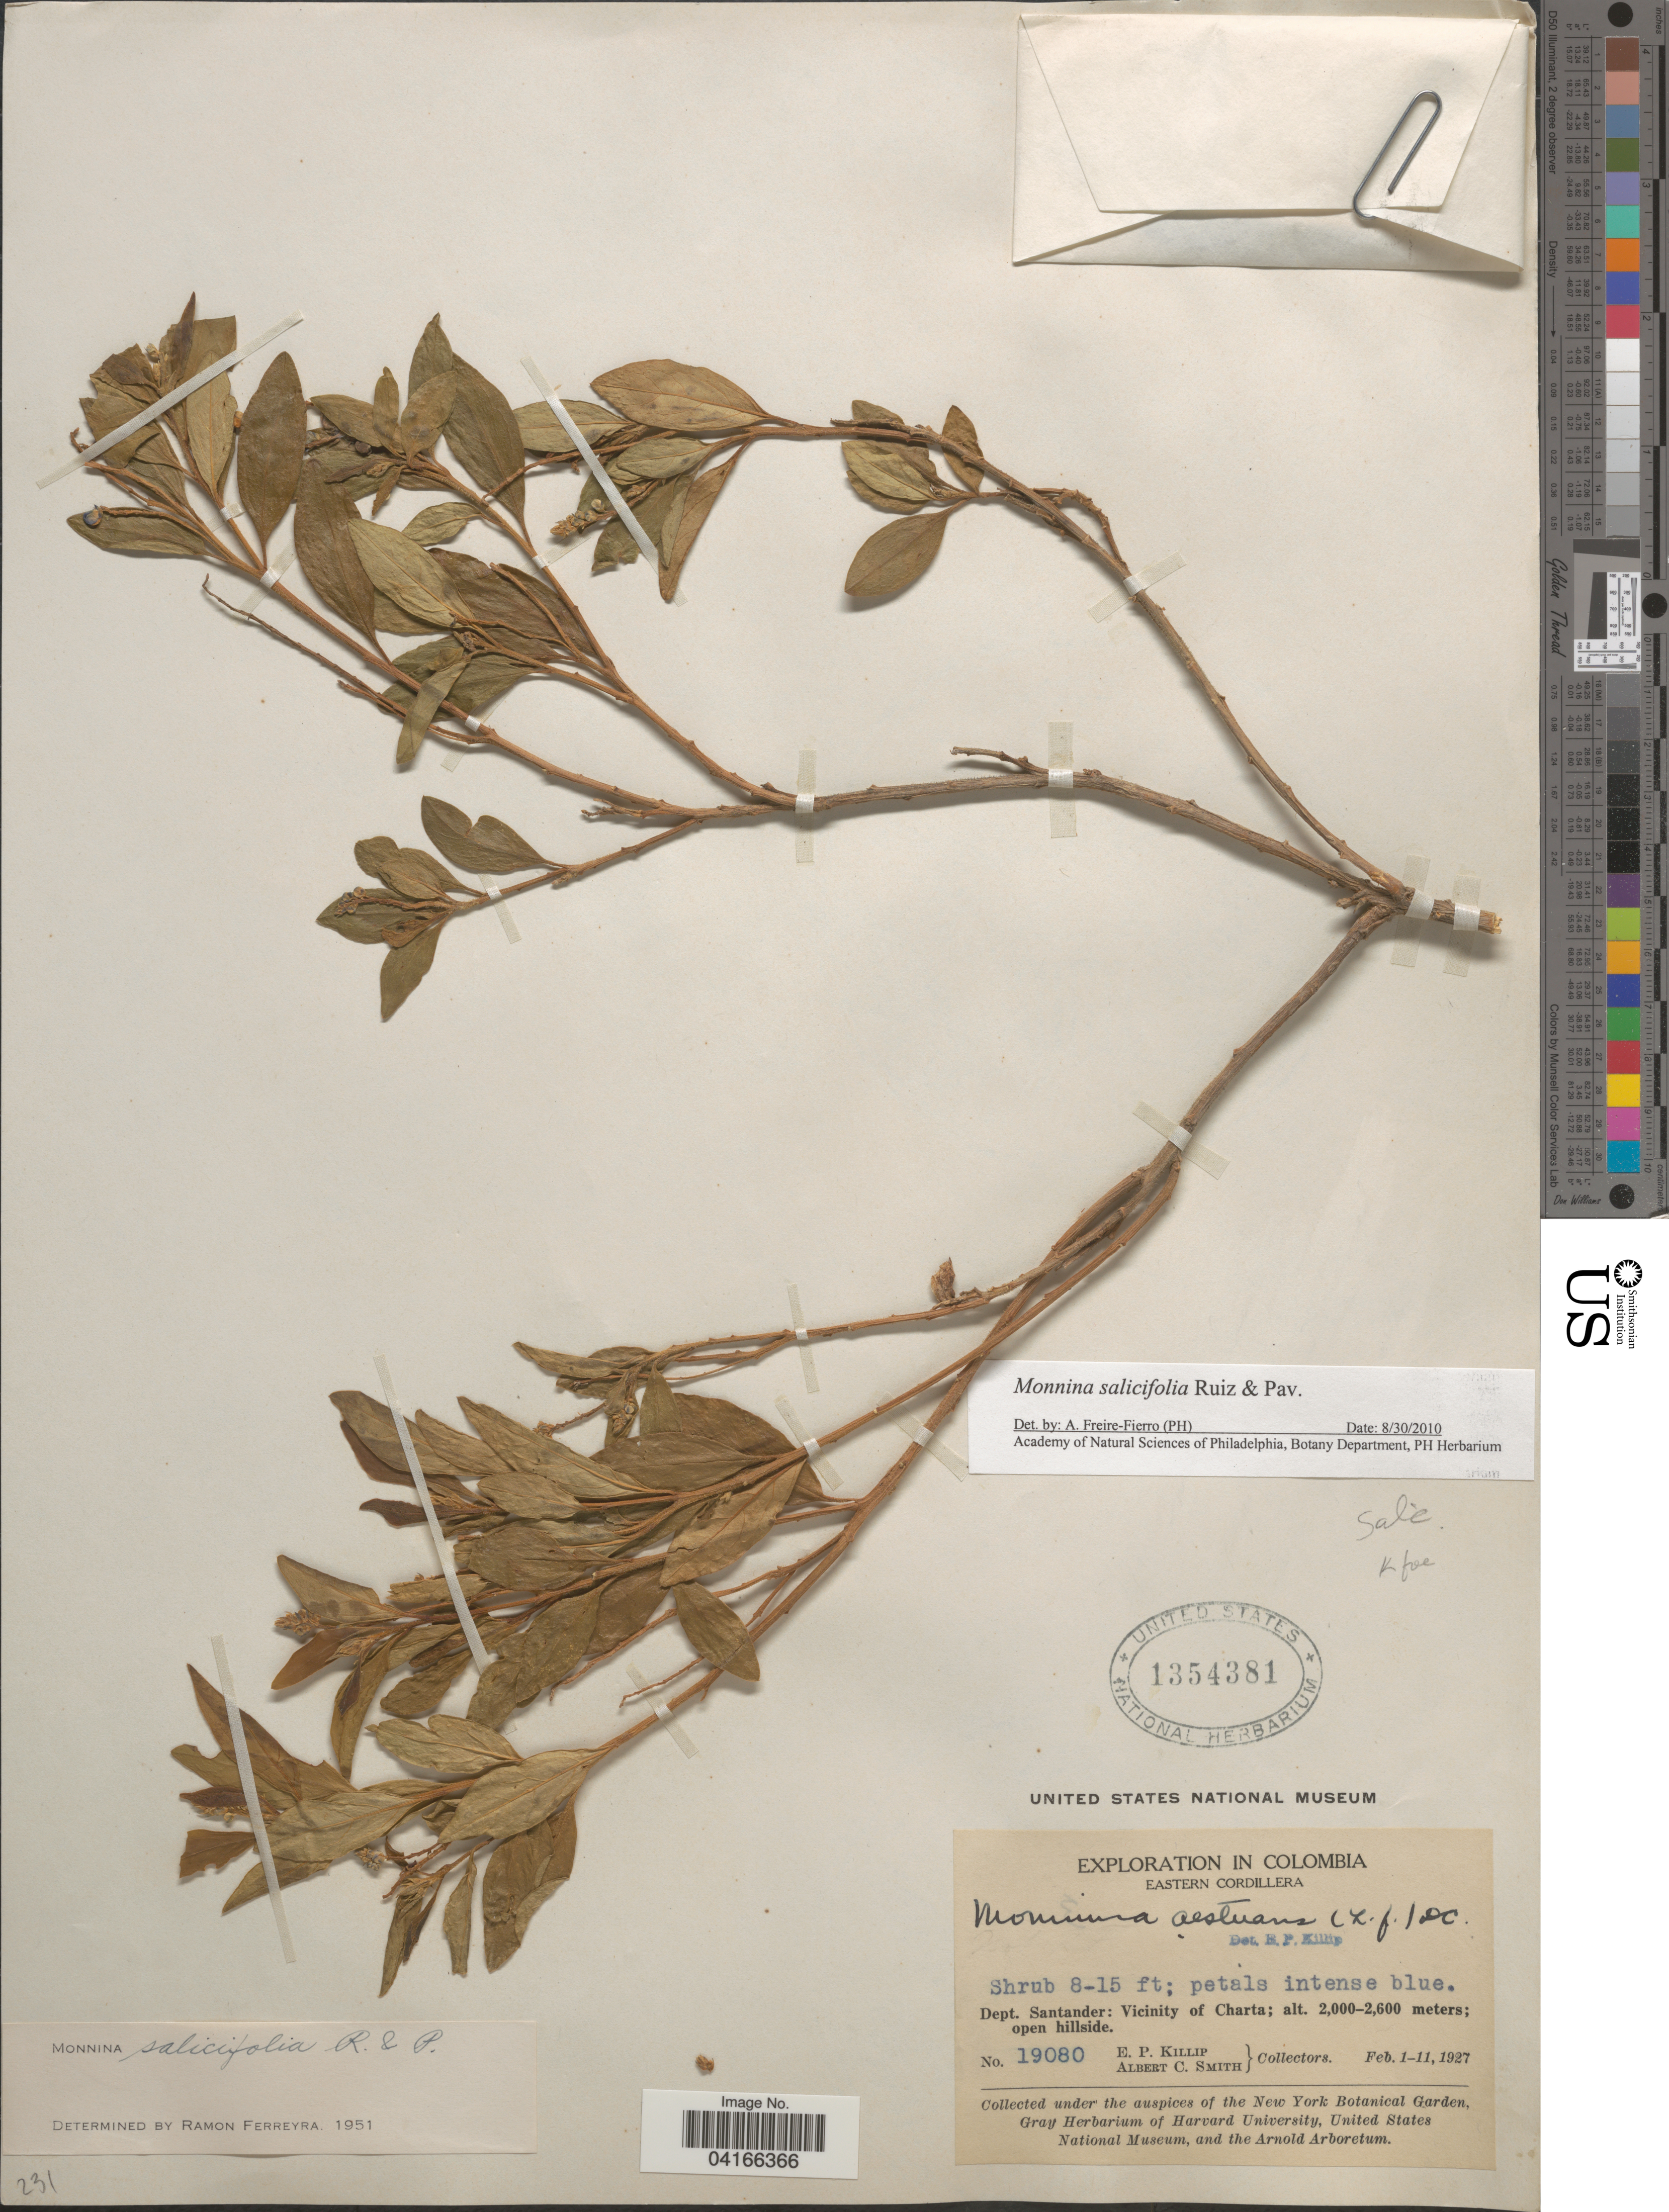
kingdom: Plantae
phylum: Tracheophyta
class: Magnoliopsida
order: Fabales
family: Polygalaceae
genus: Monnina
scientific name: Monnina salicifolia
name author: Ruiz & Pav.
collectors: E. P. Killip & A. C. Smith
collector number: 19080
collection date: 1927-02-01/1927-02-11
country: Colombia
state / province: Santander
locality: Exploration in Colombia. Eastern Cordillera. Dept. Santander: Vicinity of Charta.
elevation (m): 2000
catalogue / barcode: US 1354381